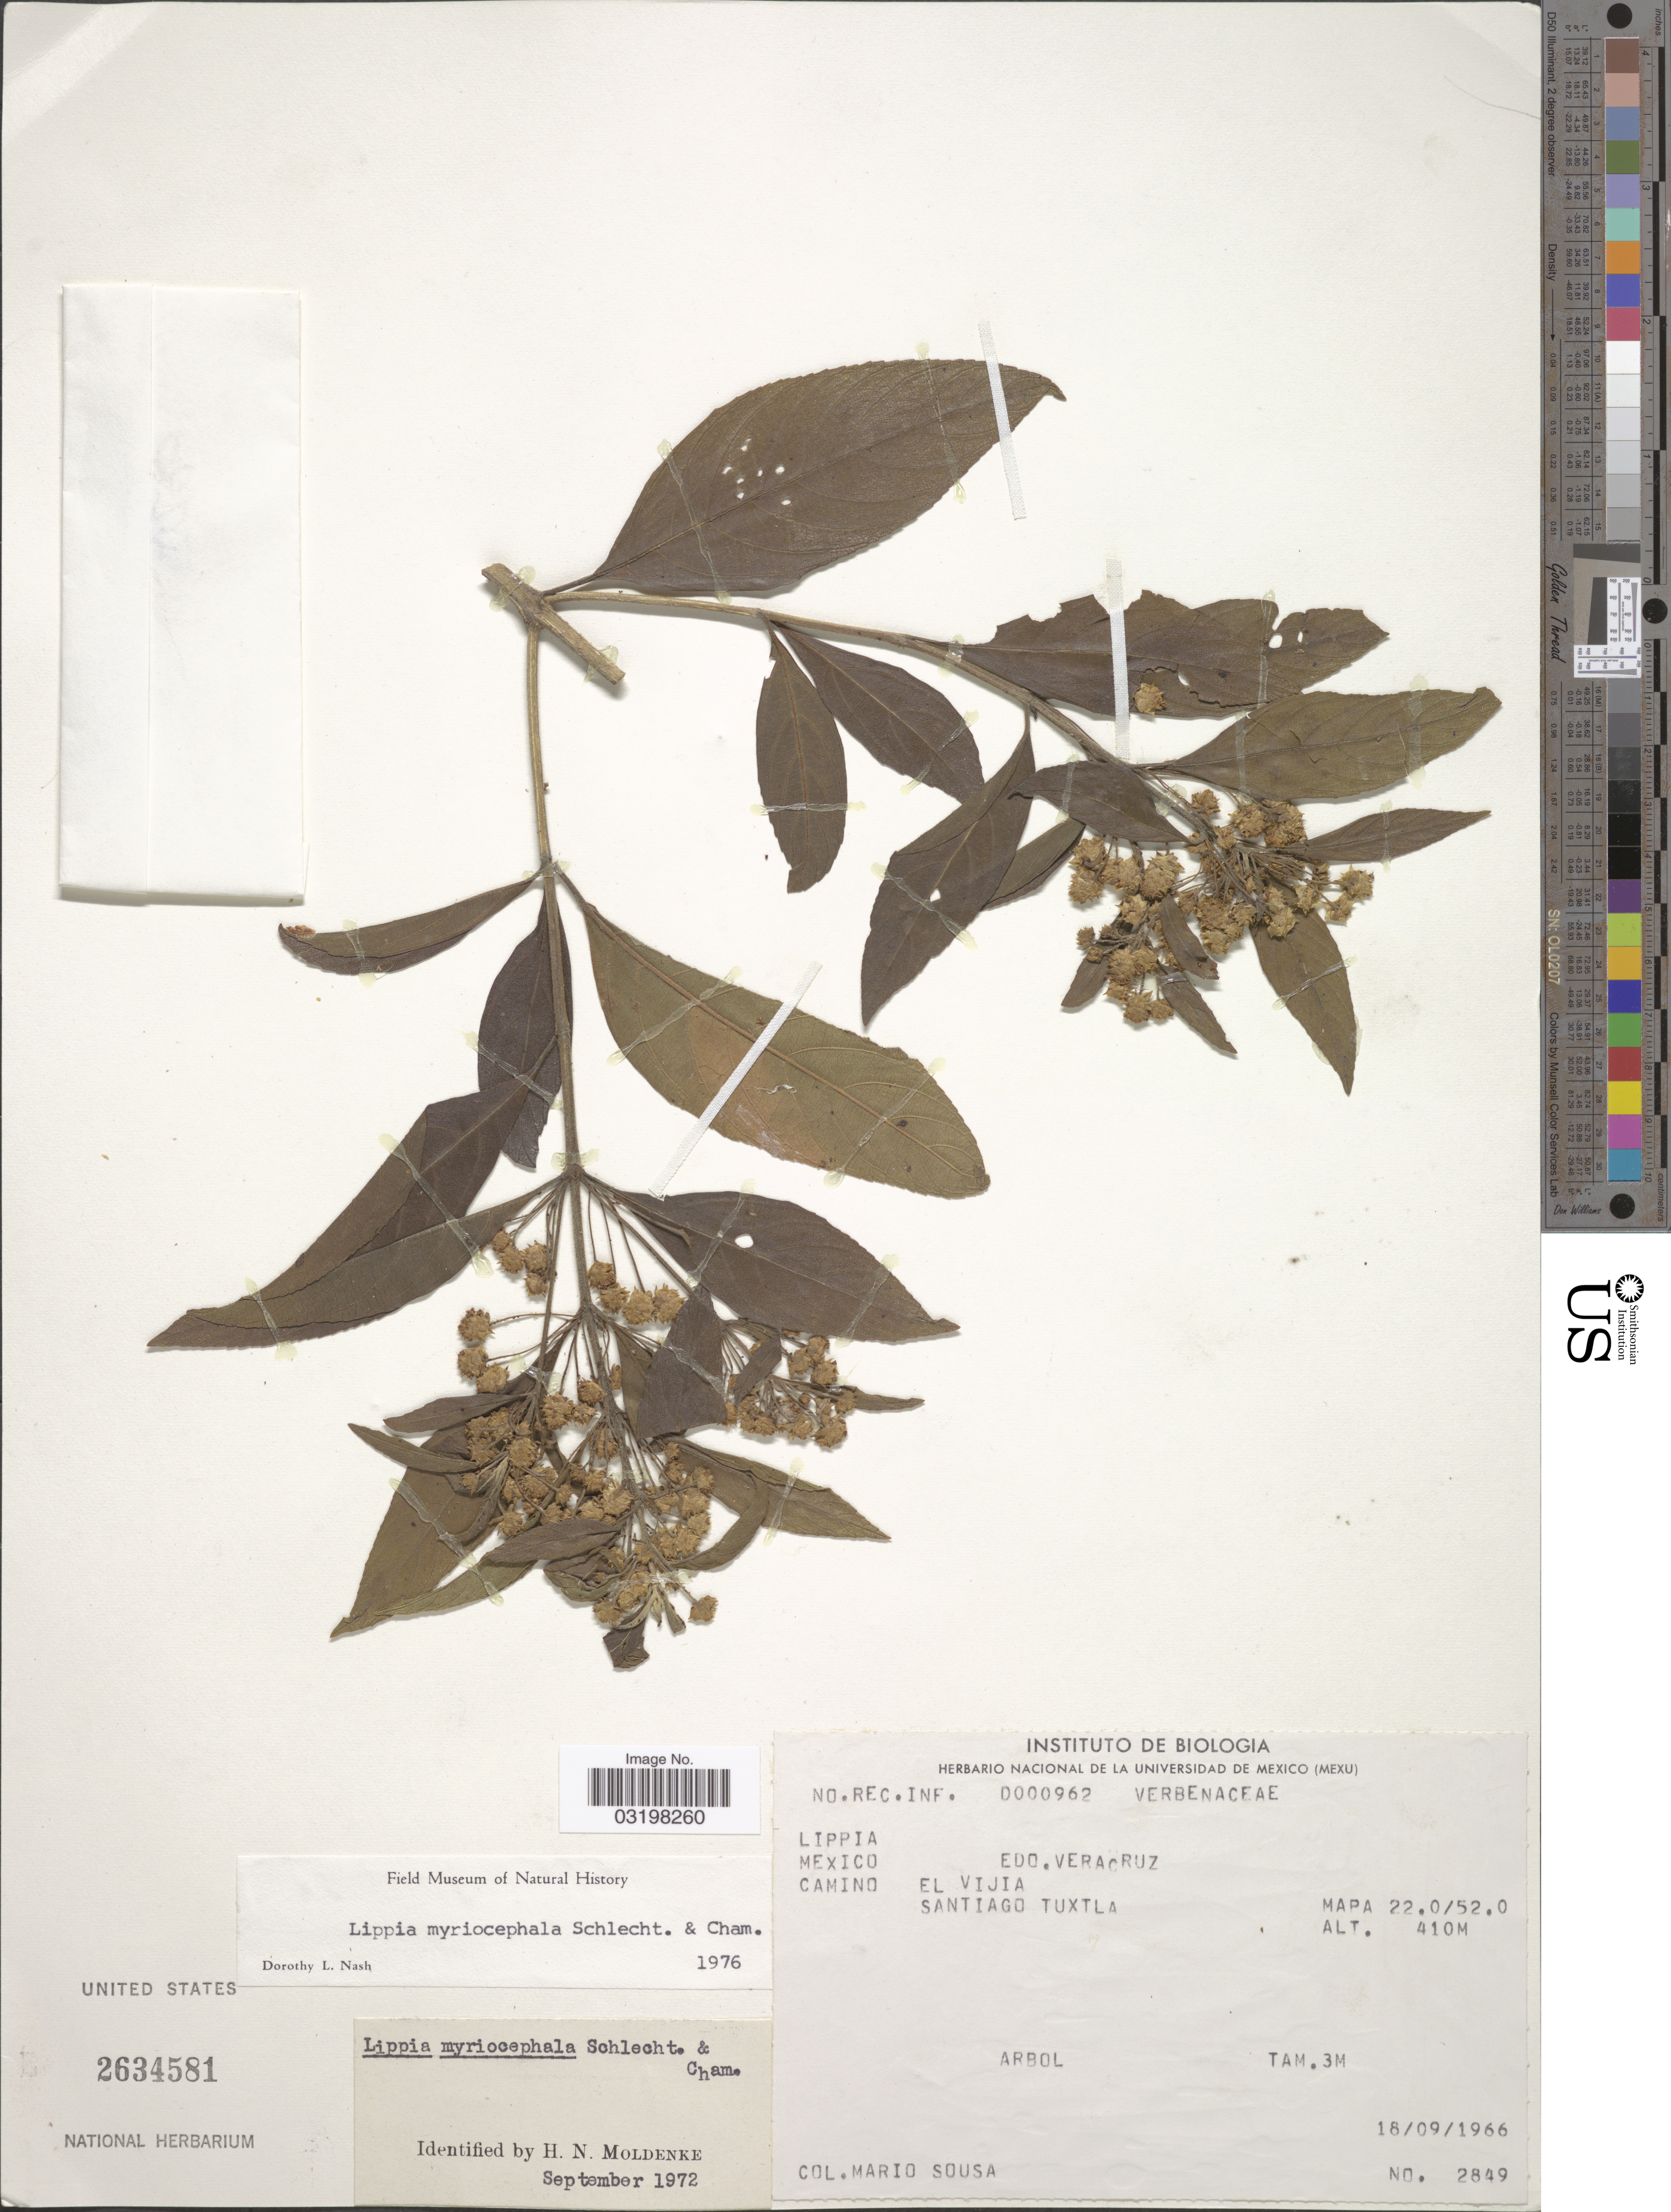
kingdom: Plantae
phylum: Tracheophyta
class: Magnoliopsida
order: Lamiales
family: Verbenaceae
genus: Lippia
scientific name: Lippia myriocephala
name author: Schltdl. & Cham.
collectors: M. Sousa S.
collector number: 2849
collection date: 1966-09-18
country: Mexico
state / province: Veracruz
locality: Edo. Veracruz. El Vijia. Santiago Tuxtla.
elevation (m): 410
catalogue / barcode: US 2634581